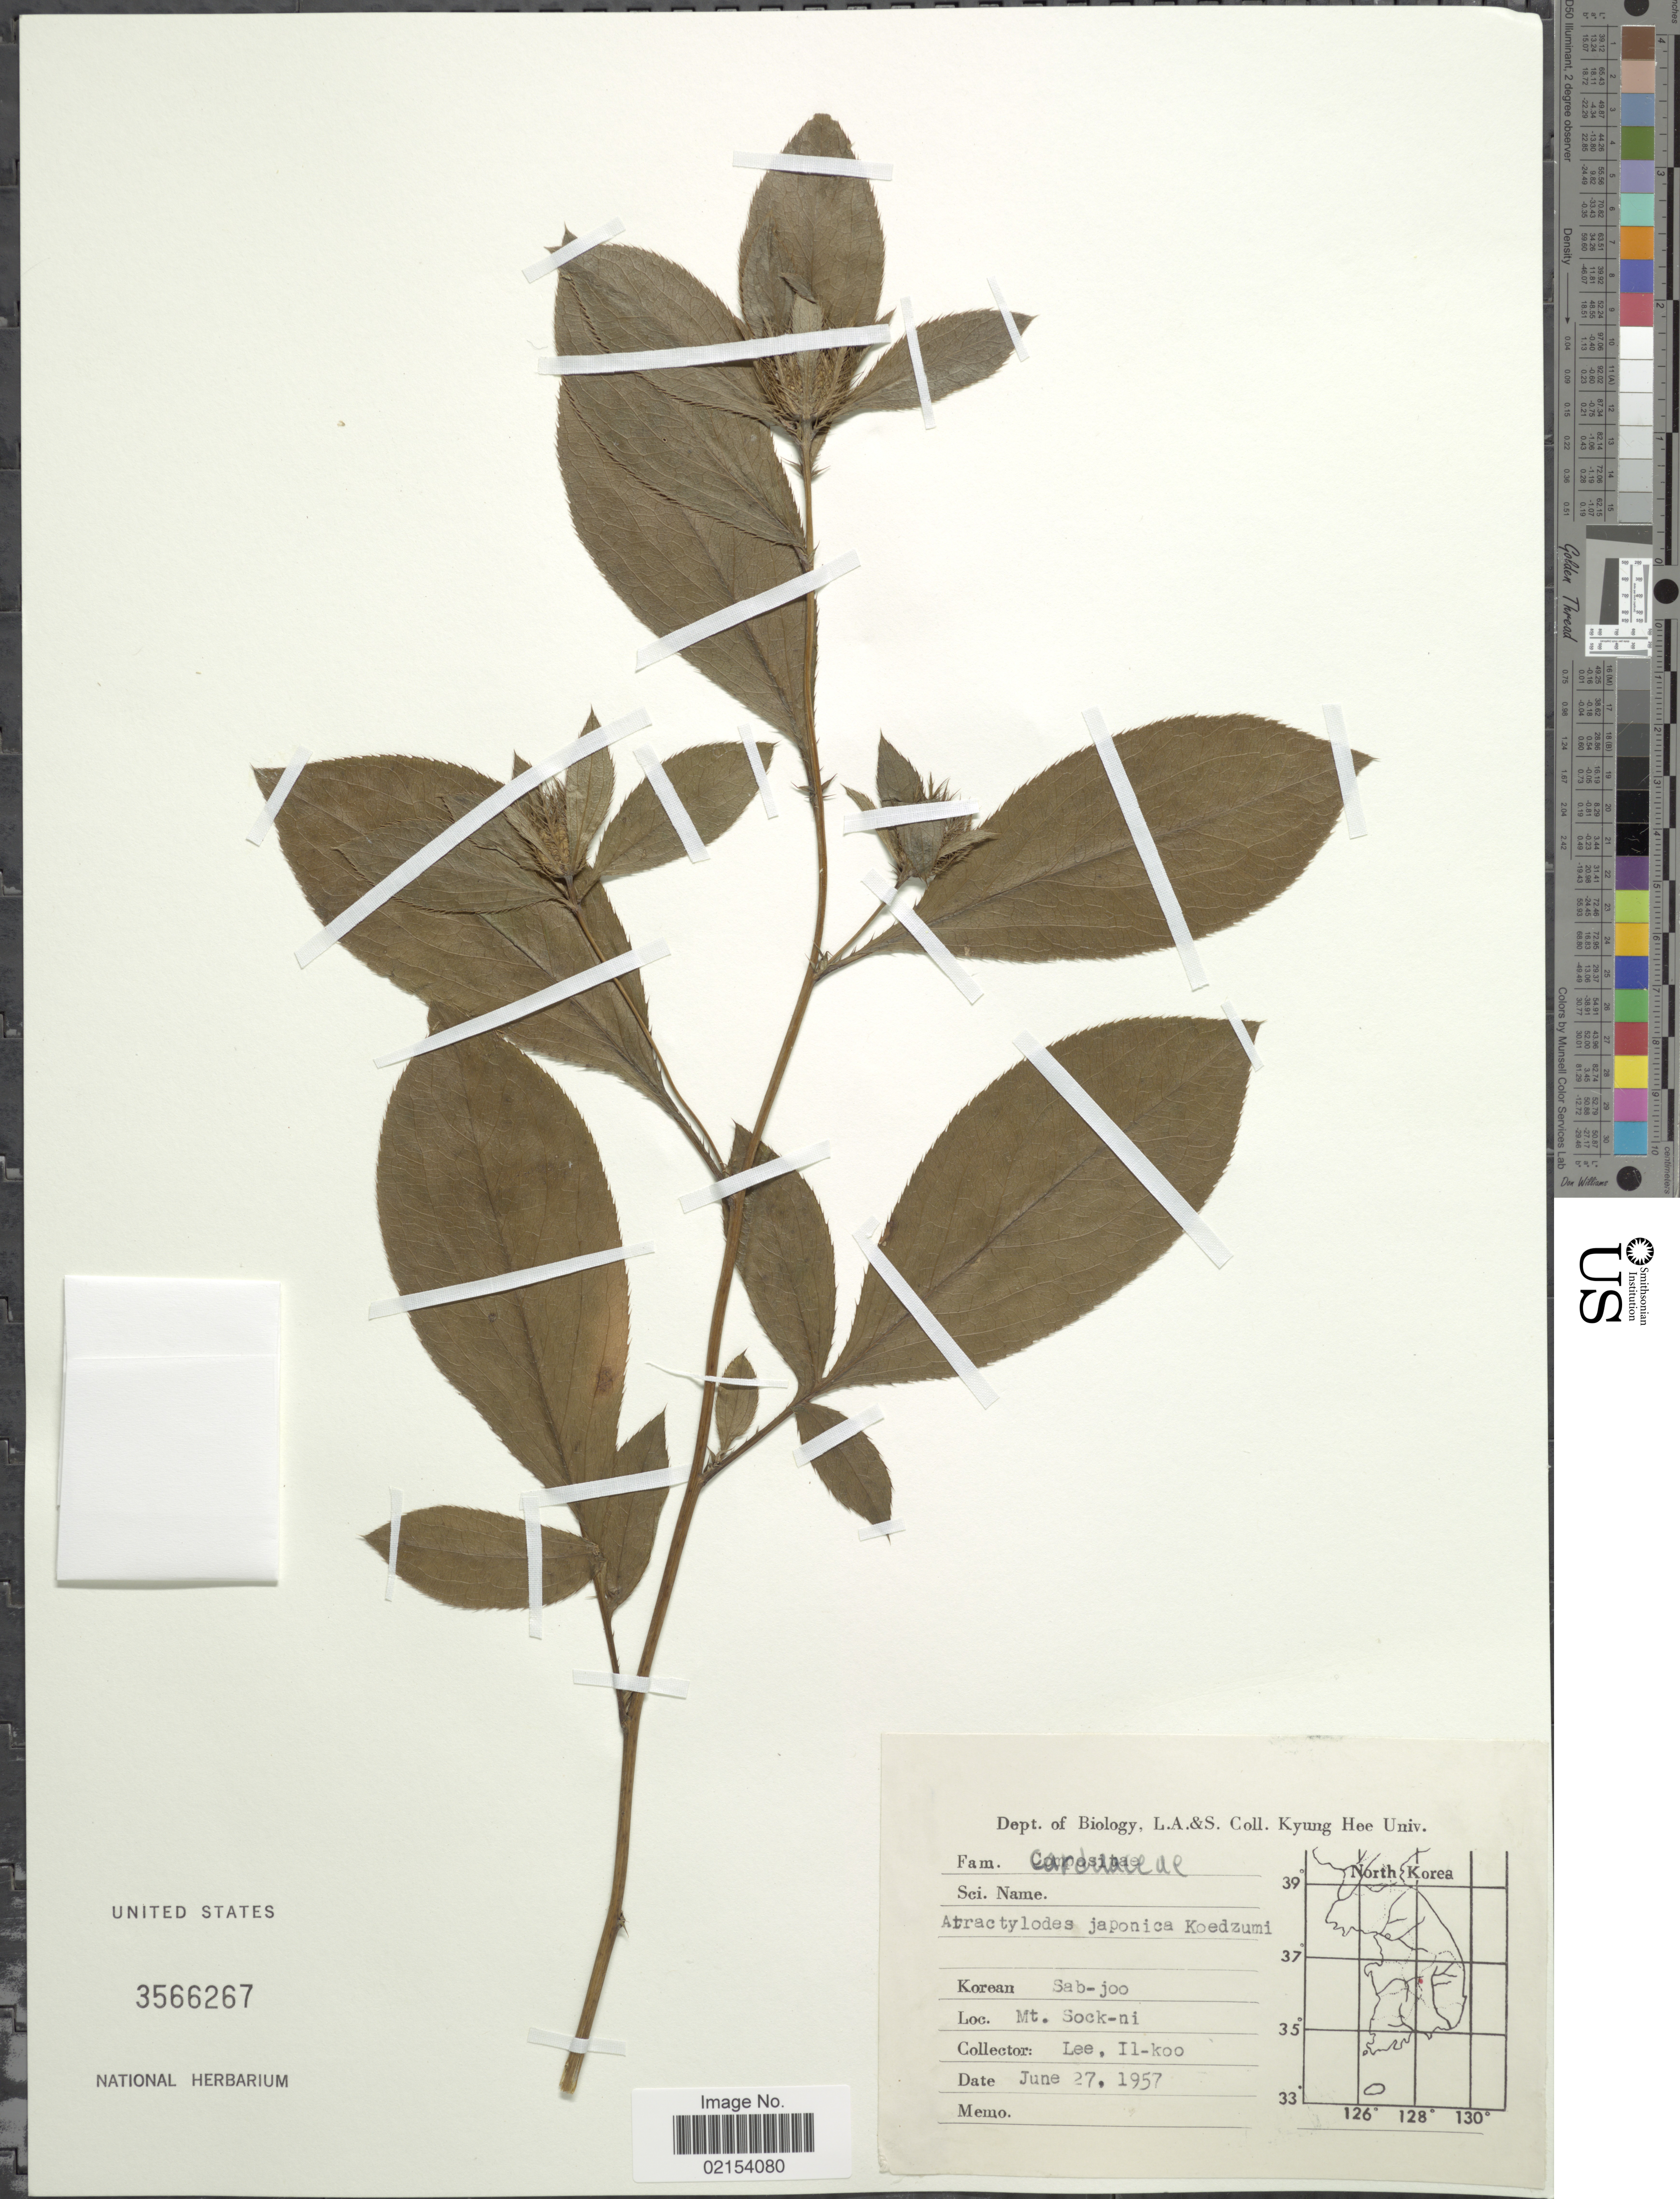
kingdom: Plantae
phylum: Tracheophyta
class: Magnoliopsida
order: Asterales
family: Asteraceae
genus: Atractylodes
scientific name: Atractylodes japonica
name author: Koidz. ex Kitam.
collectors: Il-Ko Lee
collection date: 1956-06-27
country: South Korea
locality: Mt. Sock-Ni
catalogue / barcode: US 3566267